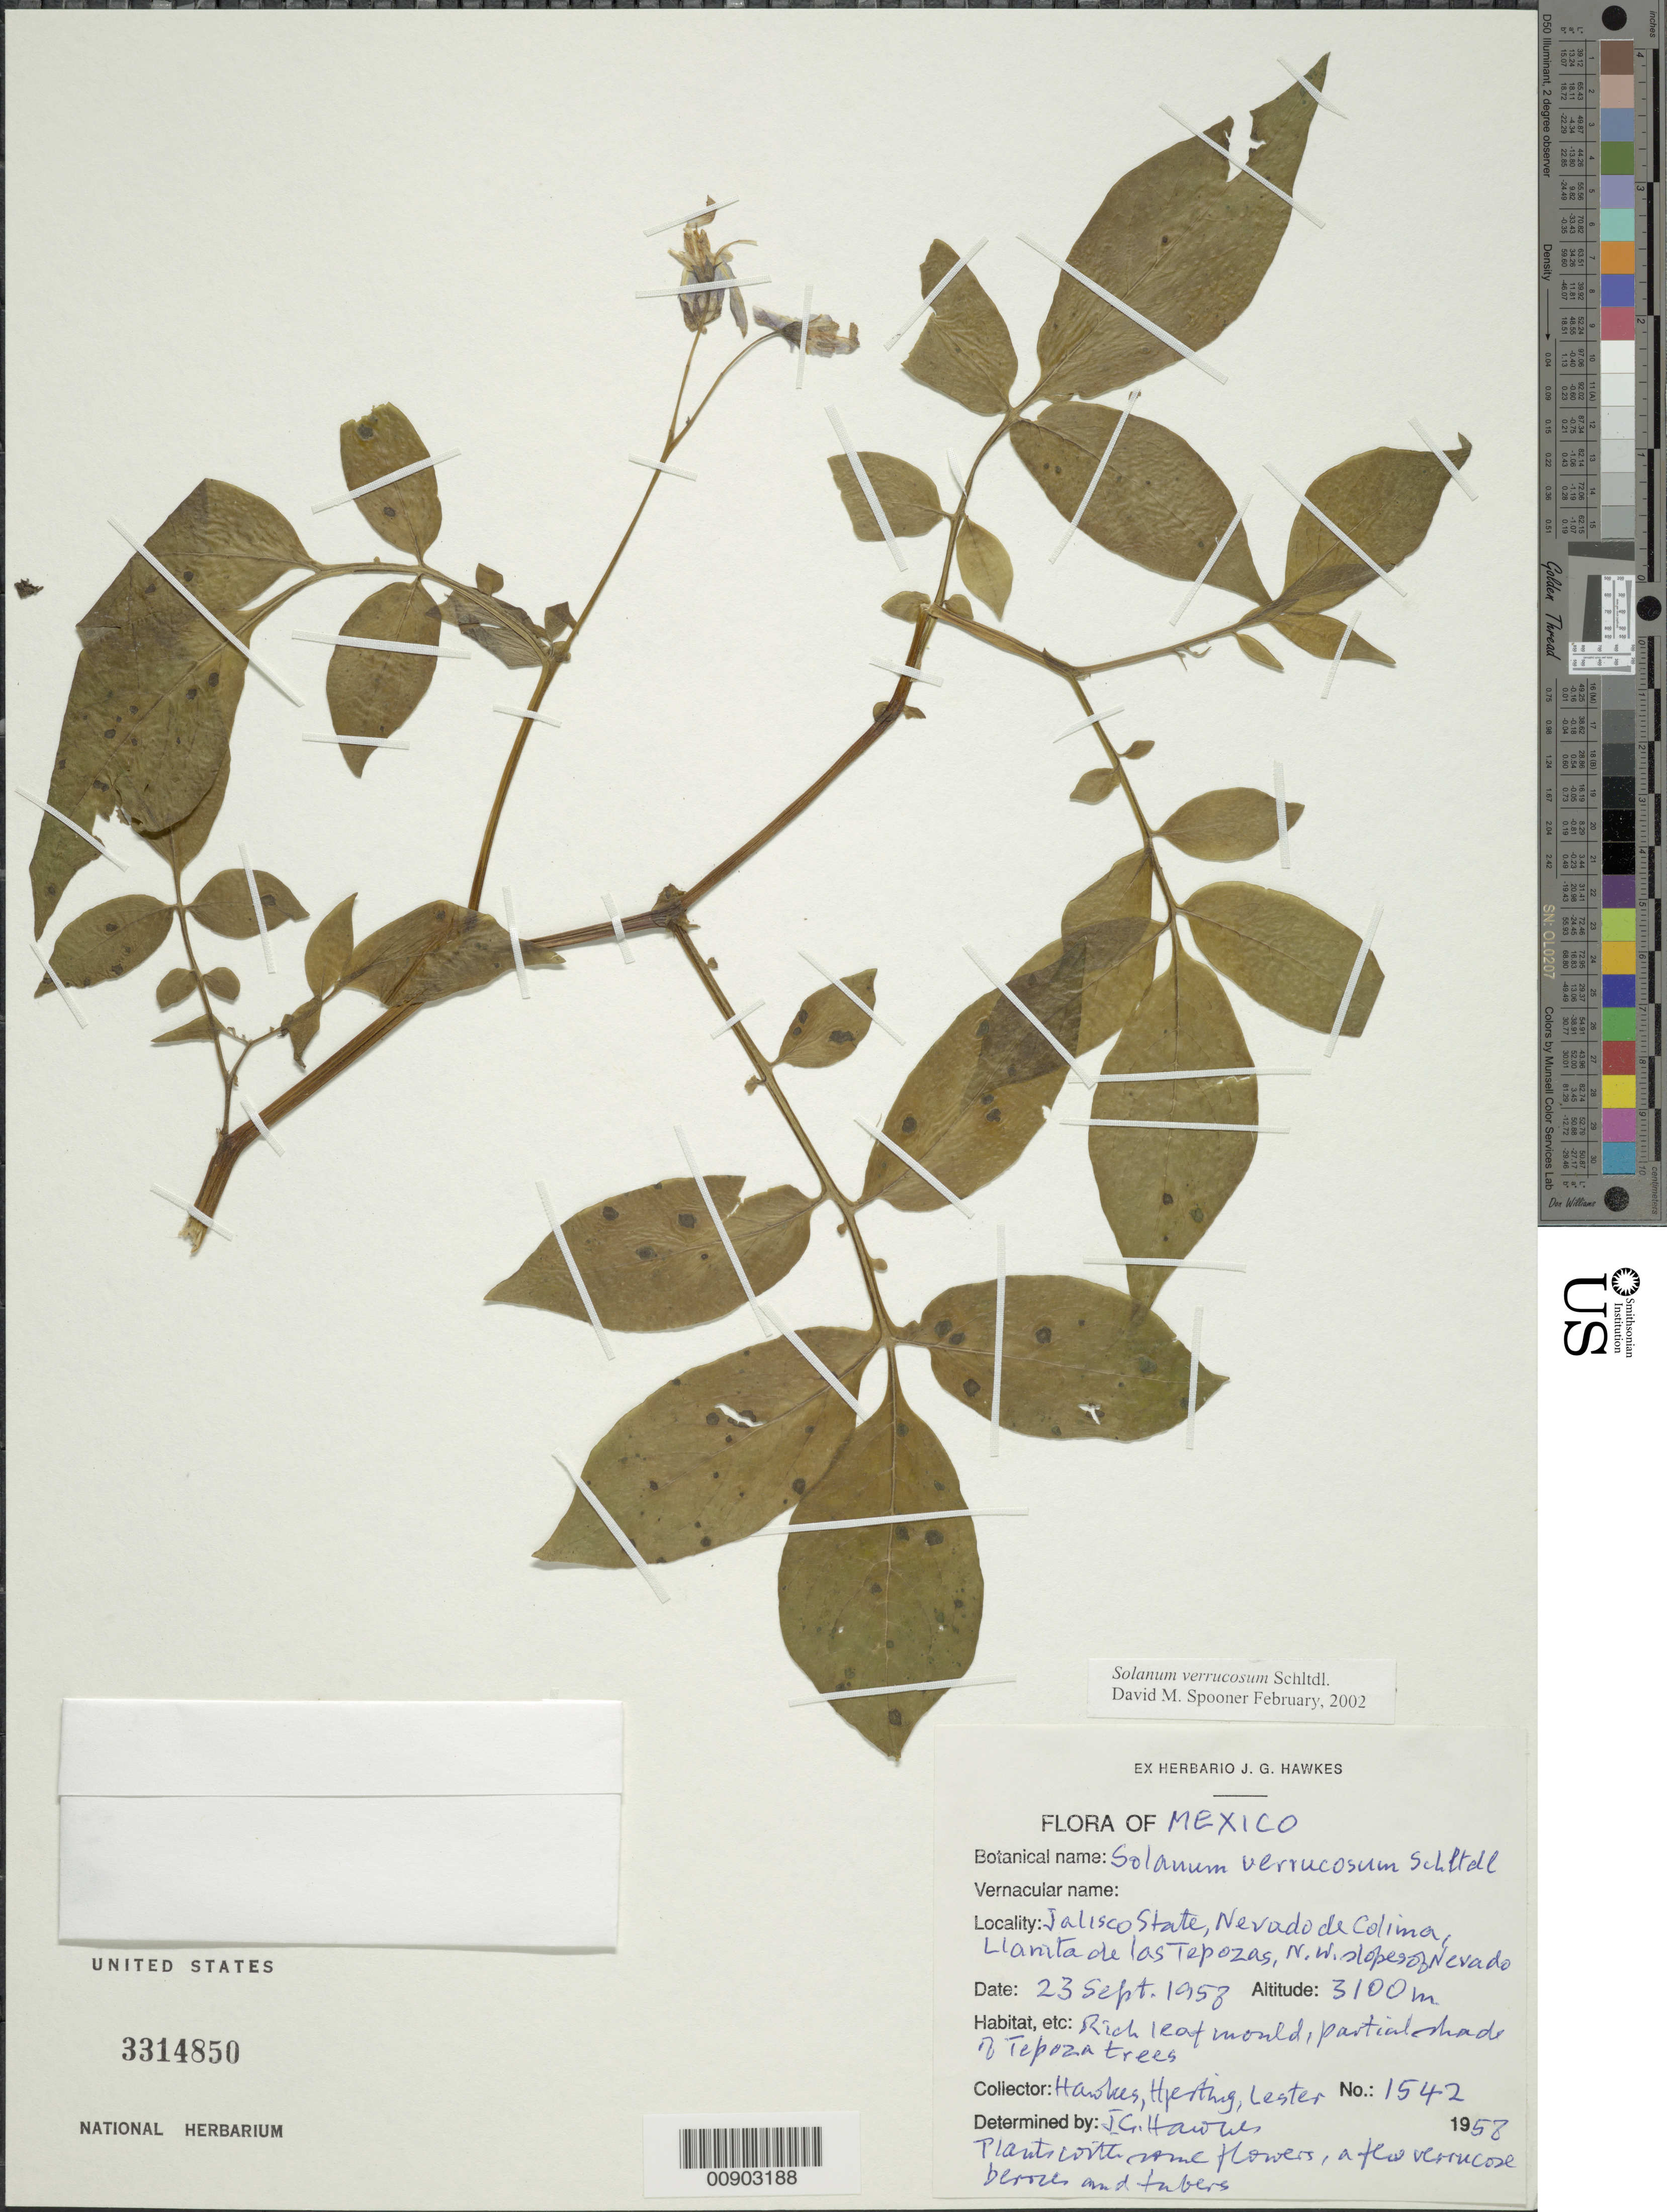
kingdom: Plantae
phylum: Tracheophyta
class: Magnoliopsida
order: Solanales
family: Solanaceae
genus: Solanum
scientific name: Solanum verrucosum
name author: Schltdl.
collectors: J. G. Hawkes, J. P. Hjerting & R. Lester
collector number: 1542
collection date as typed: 23 Sep 1958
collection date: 1958-09-23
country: Mexico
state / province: Jalisco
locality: Nevado de Colima, Llanita de las Tepozas, N.W. slopes of Nevado.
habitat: Rich leaf mould, partial shade of Tepoza trees.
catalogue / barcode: US 3314850